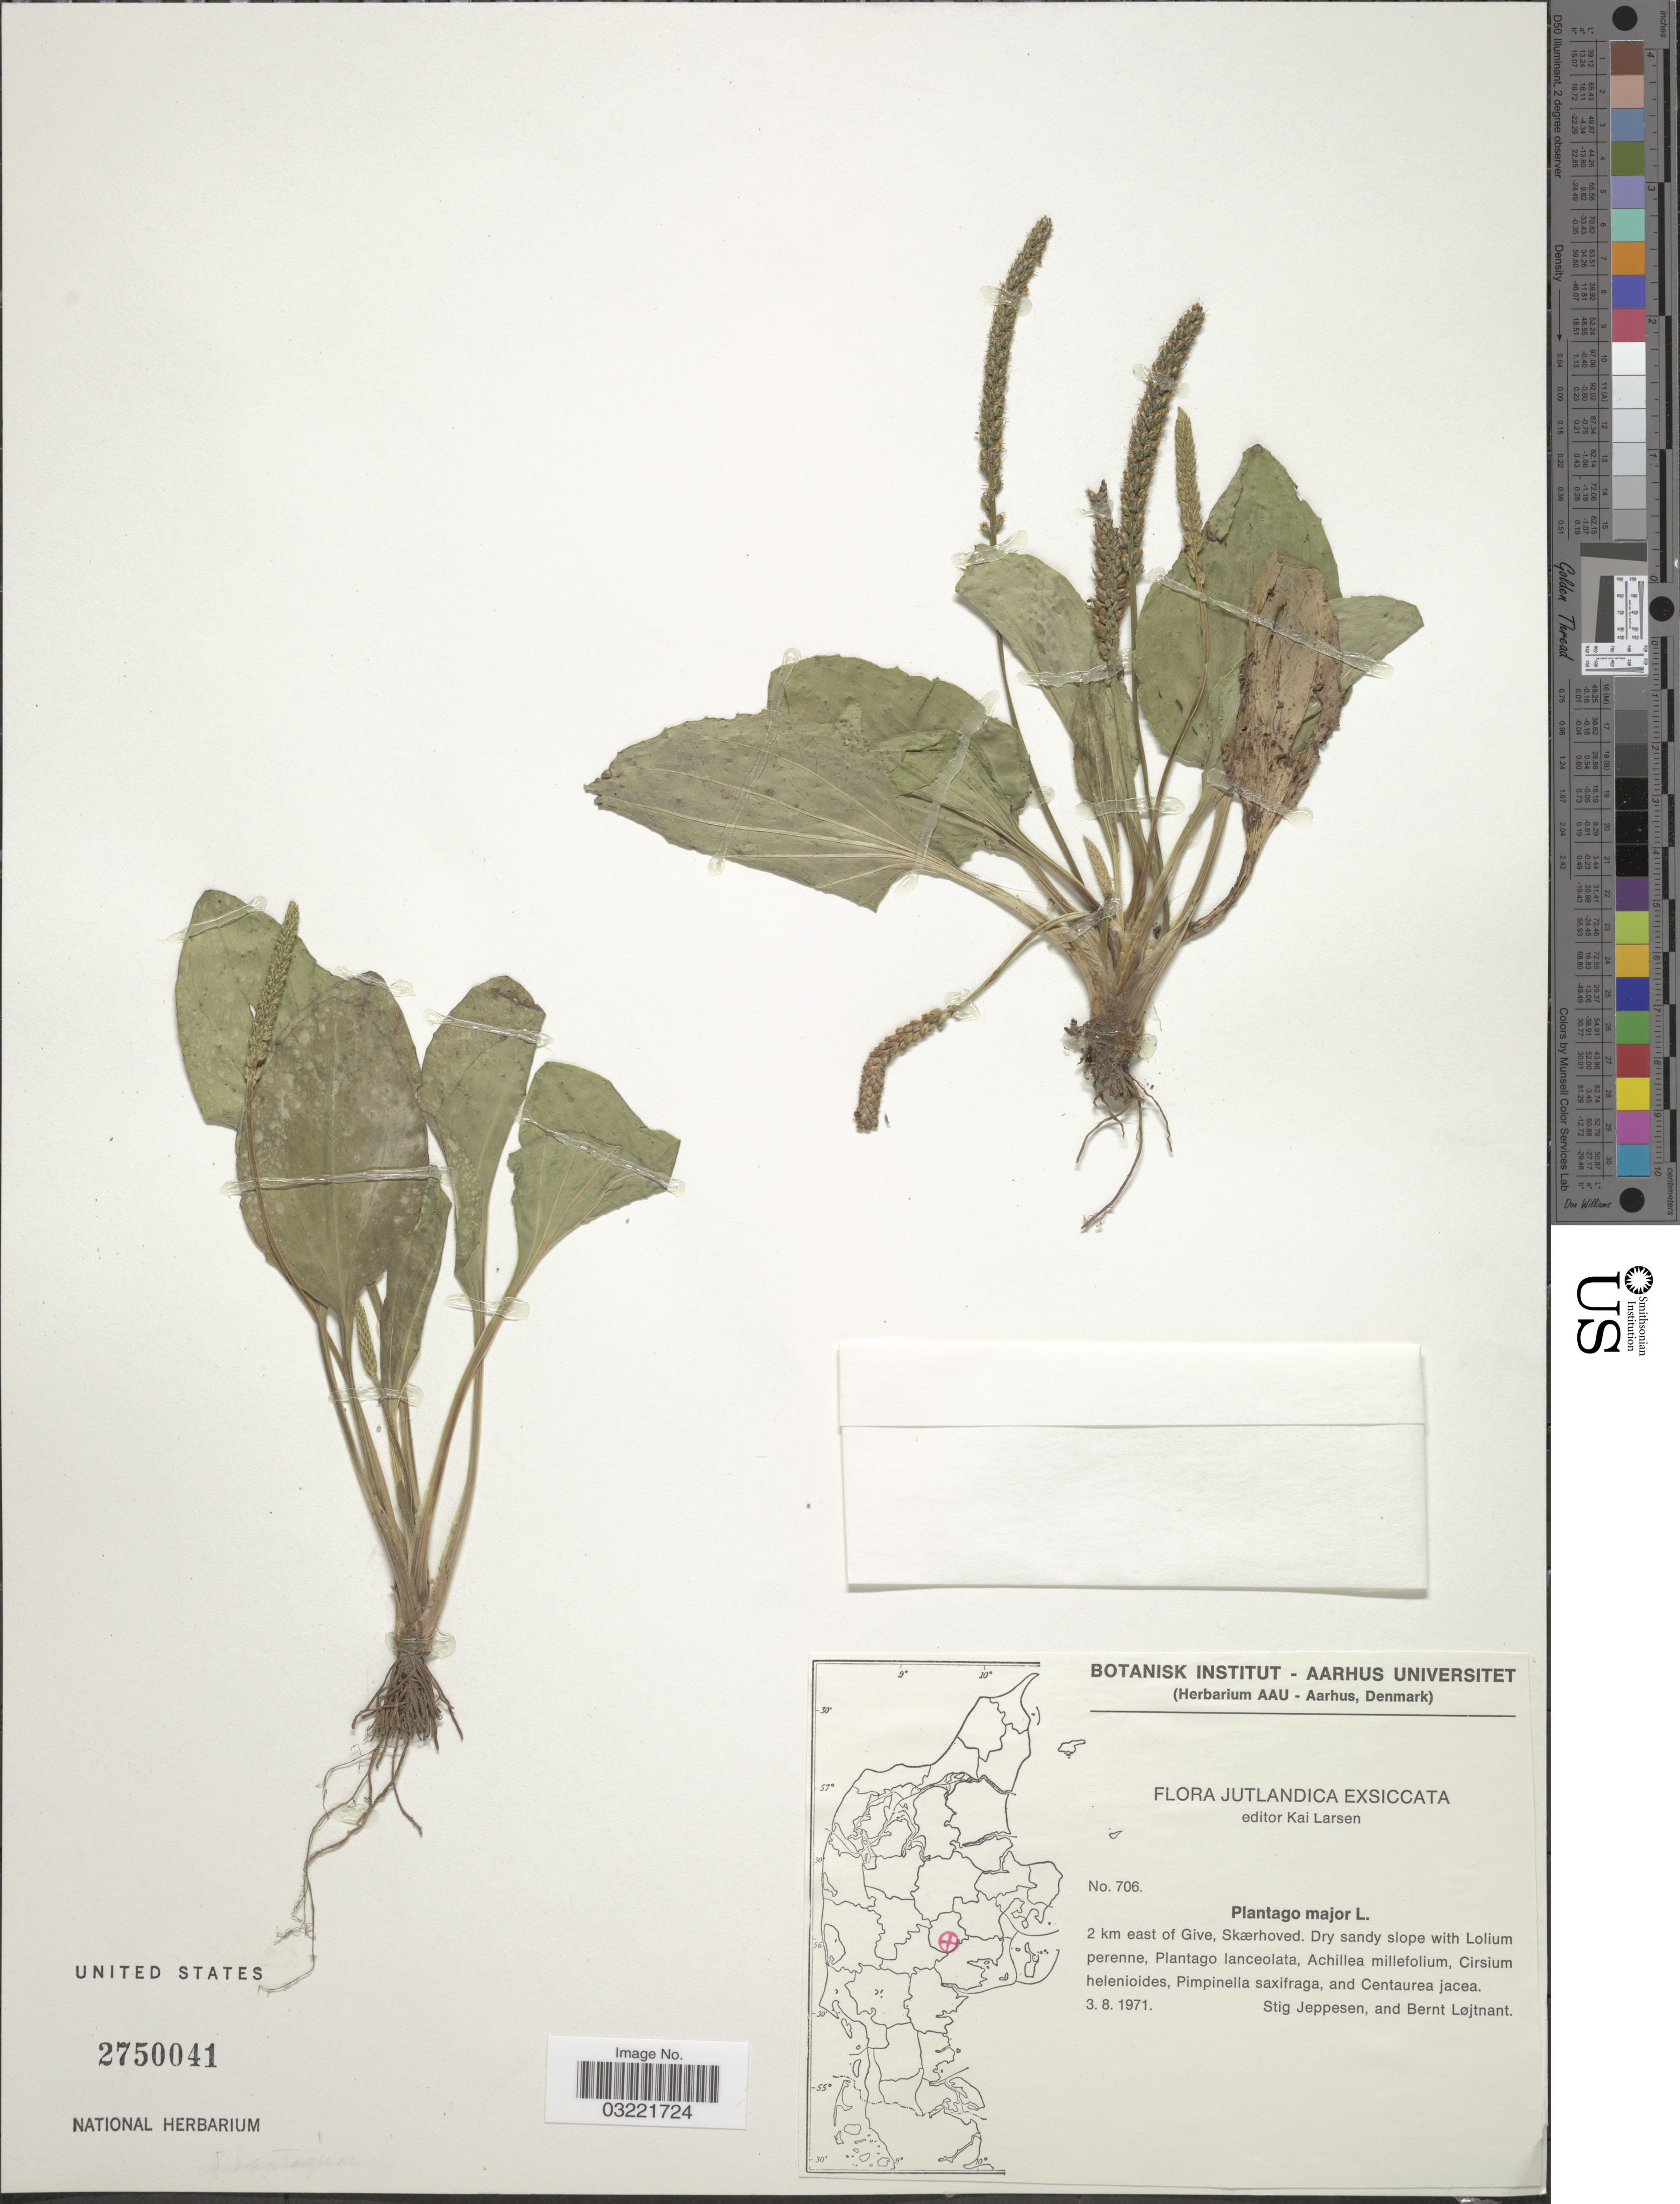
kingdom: Plantae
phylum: Tracheophyta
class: Magnoliopsida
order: Lamiales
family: Plantaginaceae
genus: Plantago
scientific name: Plantago major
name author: L.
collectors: S. Jeppesen & B. Löjtnant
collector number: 706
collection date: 1971-08-03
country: Denmark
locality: Jutlandica. 2 km east of Give, Skærhoved.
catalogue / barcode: US 2750041